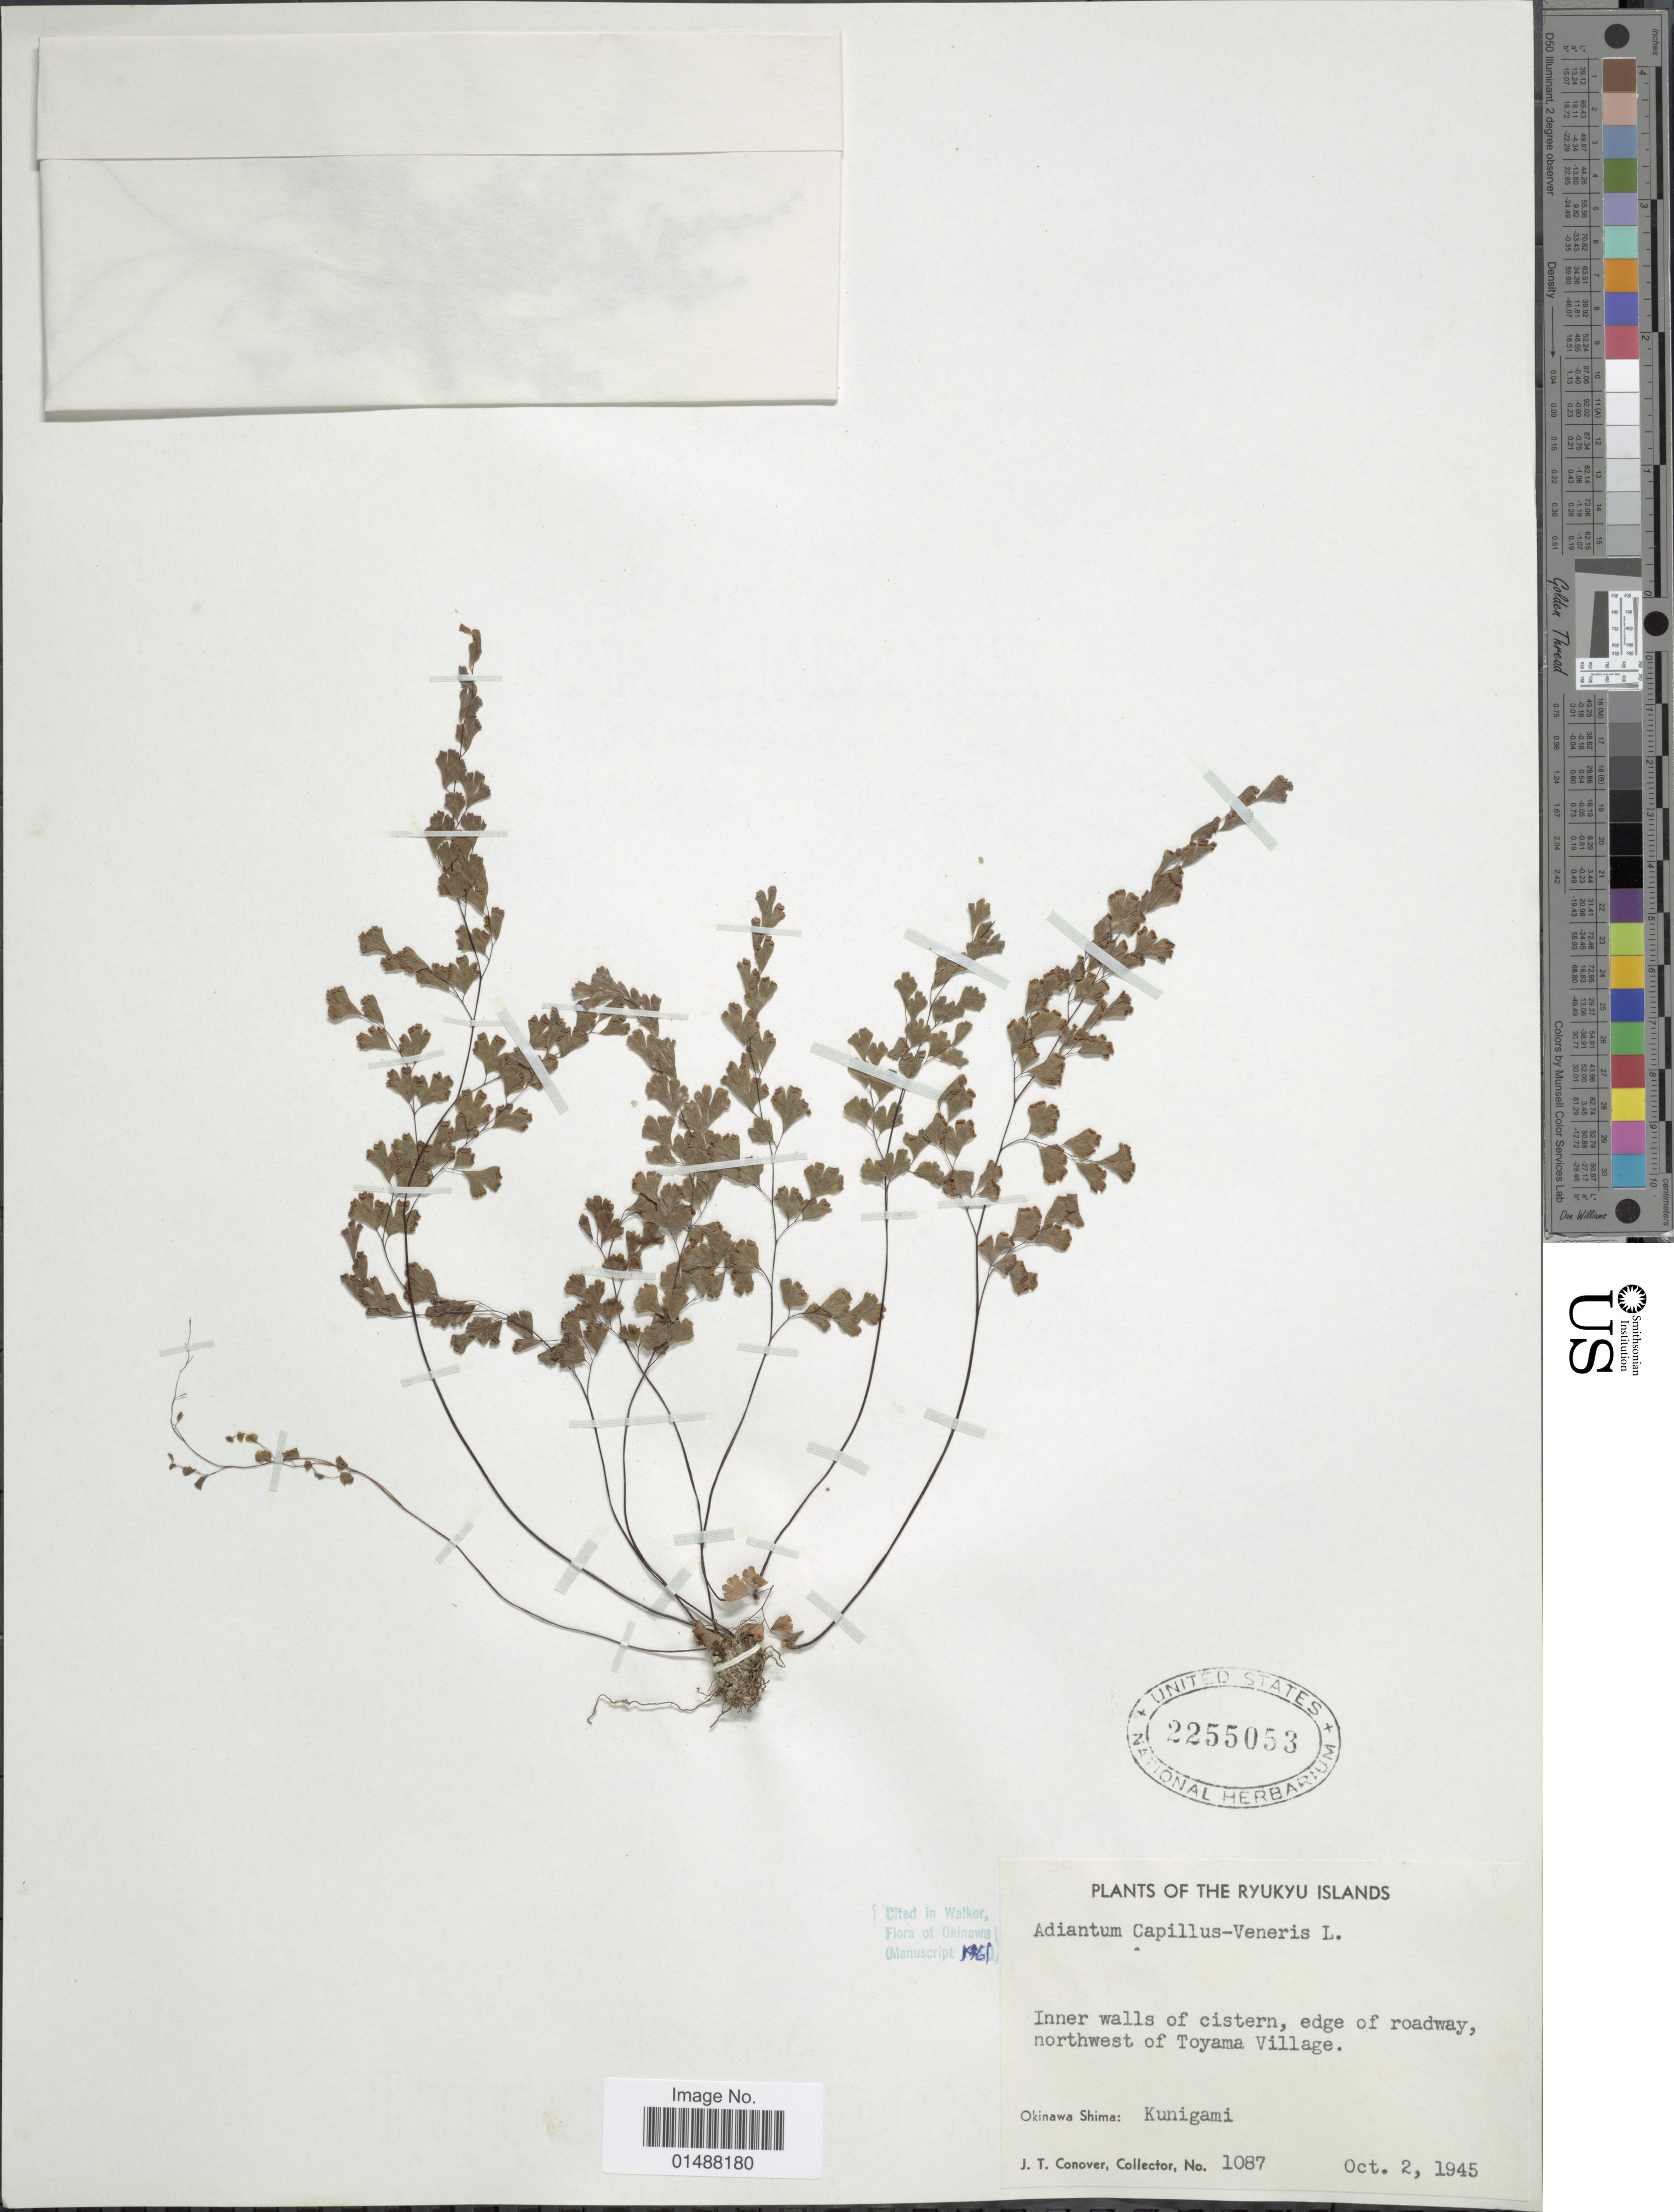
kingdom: Plantae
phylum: Tracheophyta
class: Polypodiopsida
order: Polypodiales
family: Pteridaceae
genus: Adiantum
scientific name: Adiantum capillus-veneris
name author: L.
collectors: J. T. Conover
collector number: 1087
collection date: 1945-10-02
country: Japan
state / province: Okinawa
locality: Ryukyu Islands, Okinawa Shima: Kunigami, inner walls of cistern, edge of roadway, northwest of Toyama Village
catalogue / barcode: US 2255053